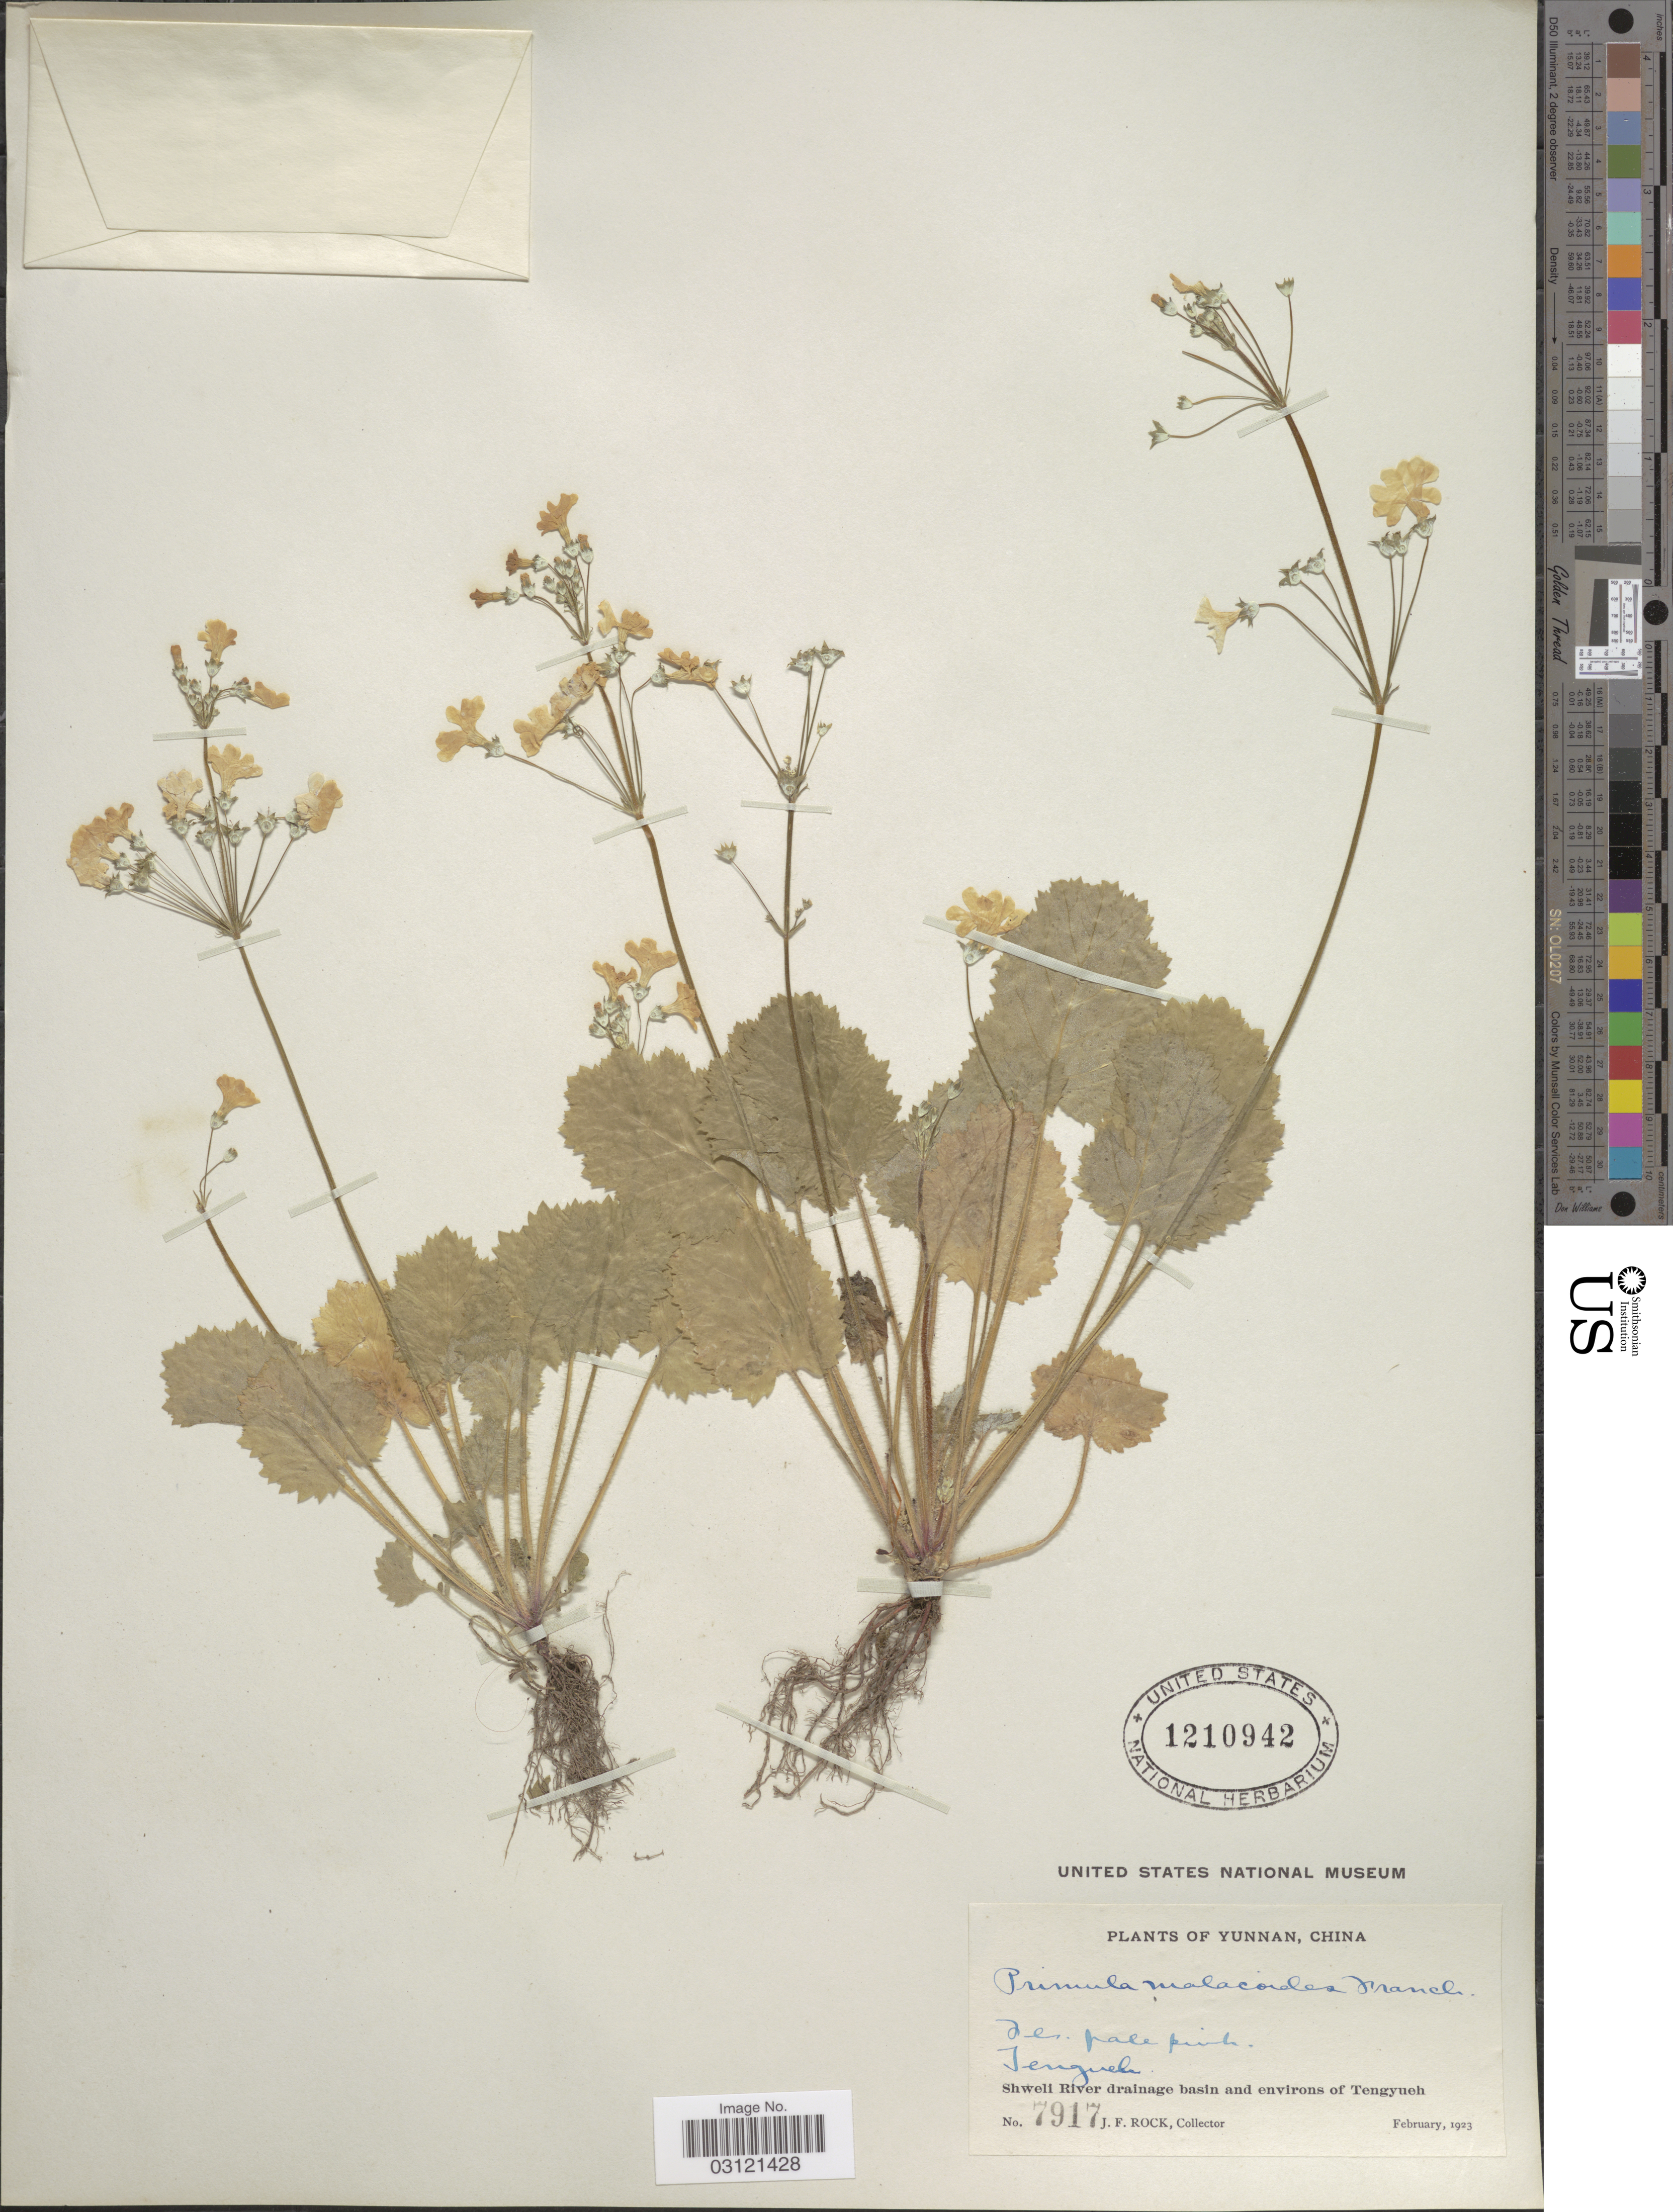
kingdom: Plantae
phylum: Tracheophyta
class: Magnoliopsida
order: Ericales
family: Primulaceae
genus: Primula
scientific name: Primula malacoides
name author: Franch.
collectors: J. Rock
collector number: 7917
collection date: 1923-02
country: China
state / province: Yunnan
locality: Tengueh. Shweli River drainage basin and environs of Tengyueh.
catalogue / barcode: US 1210942